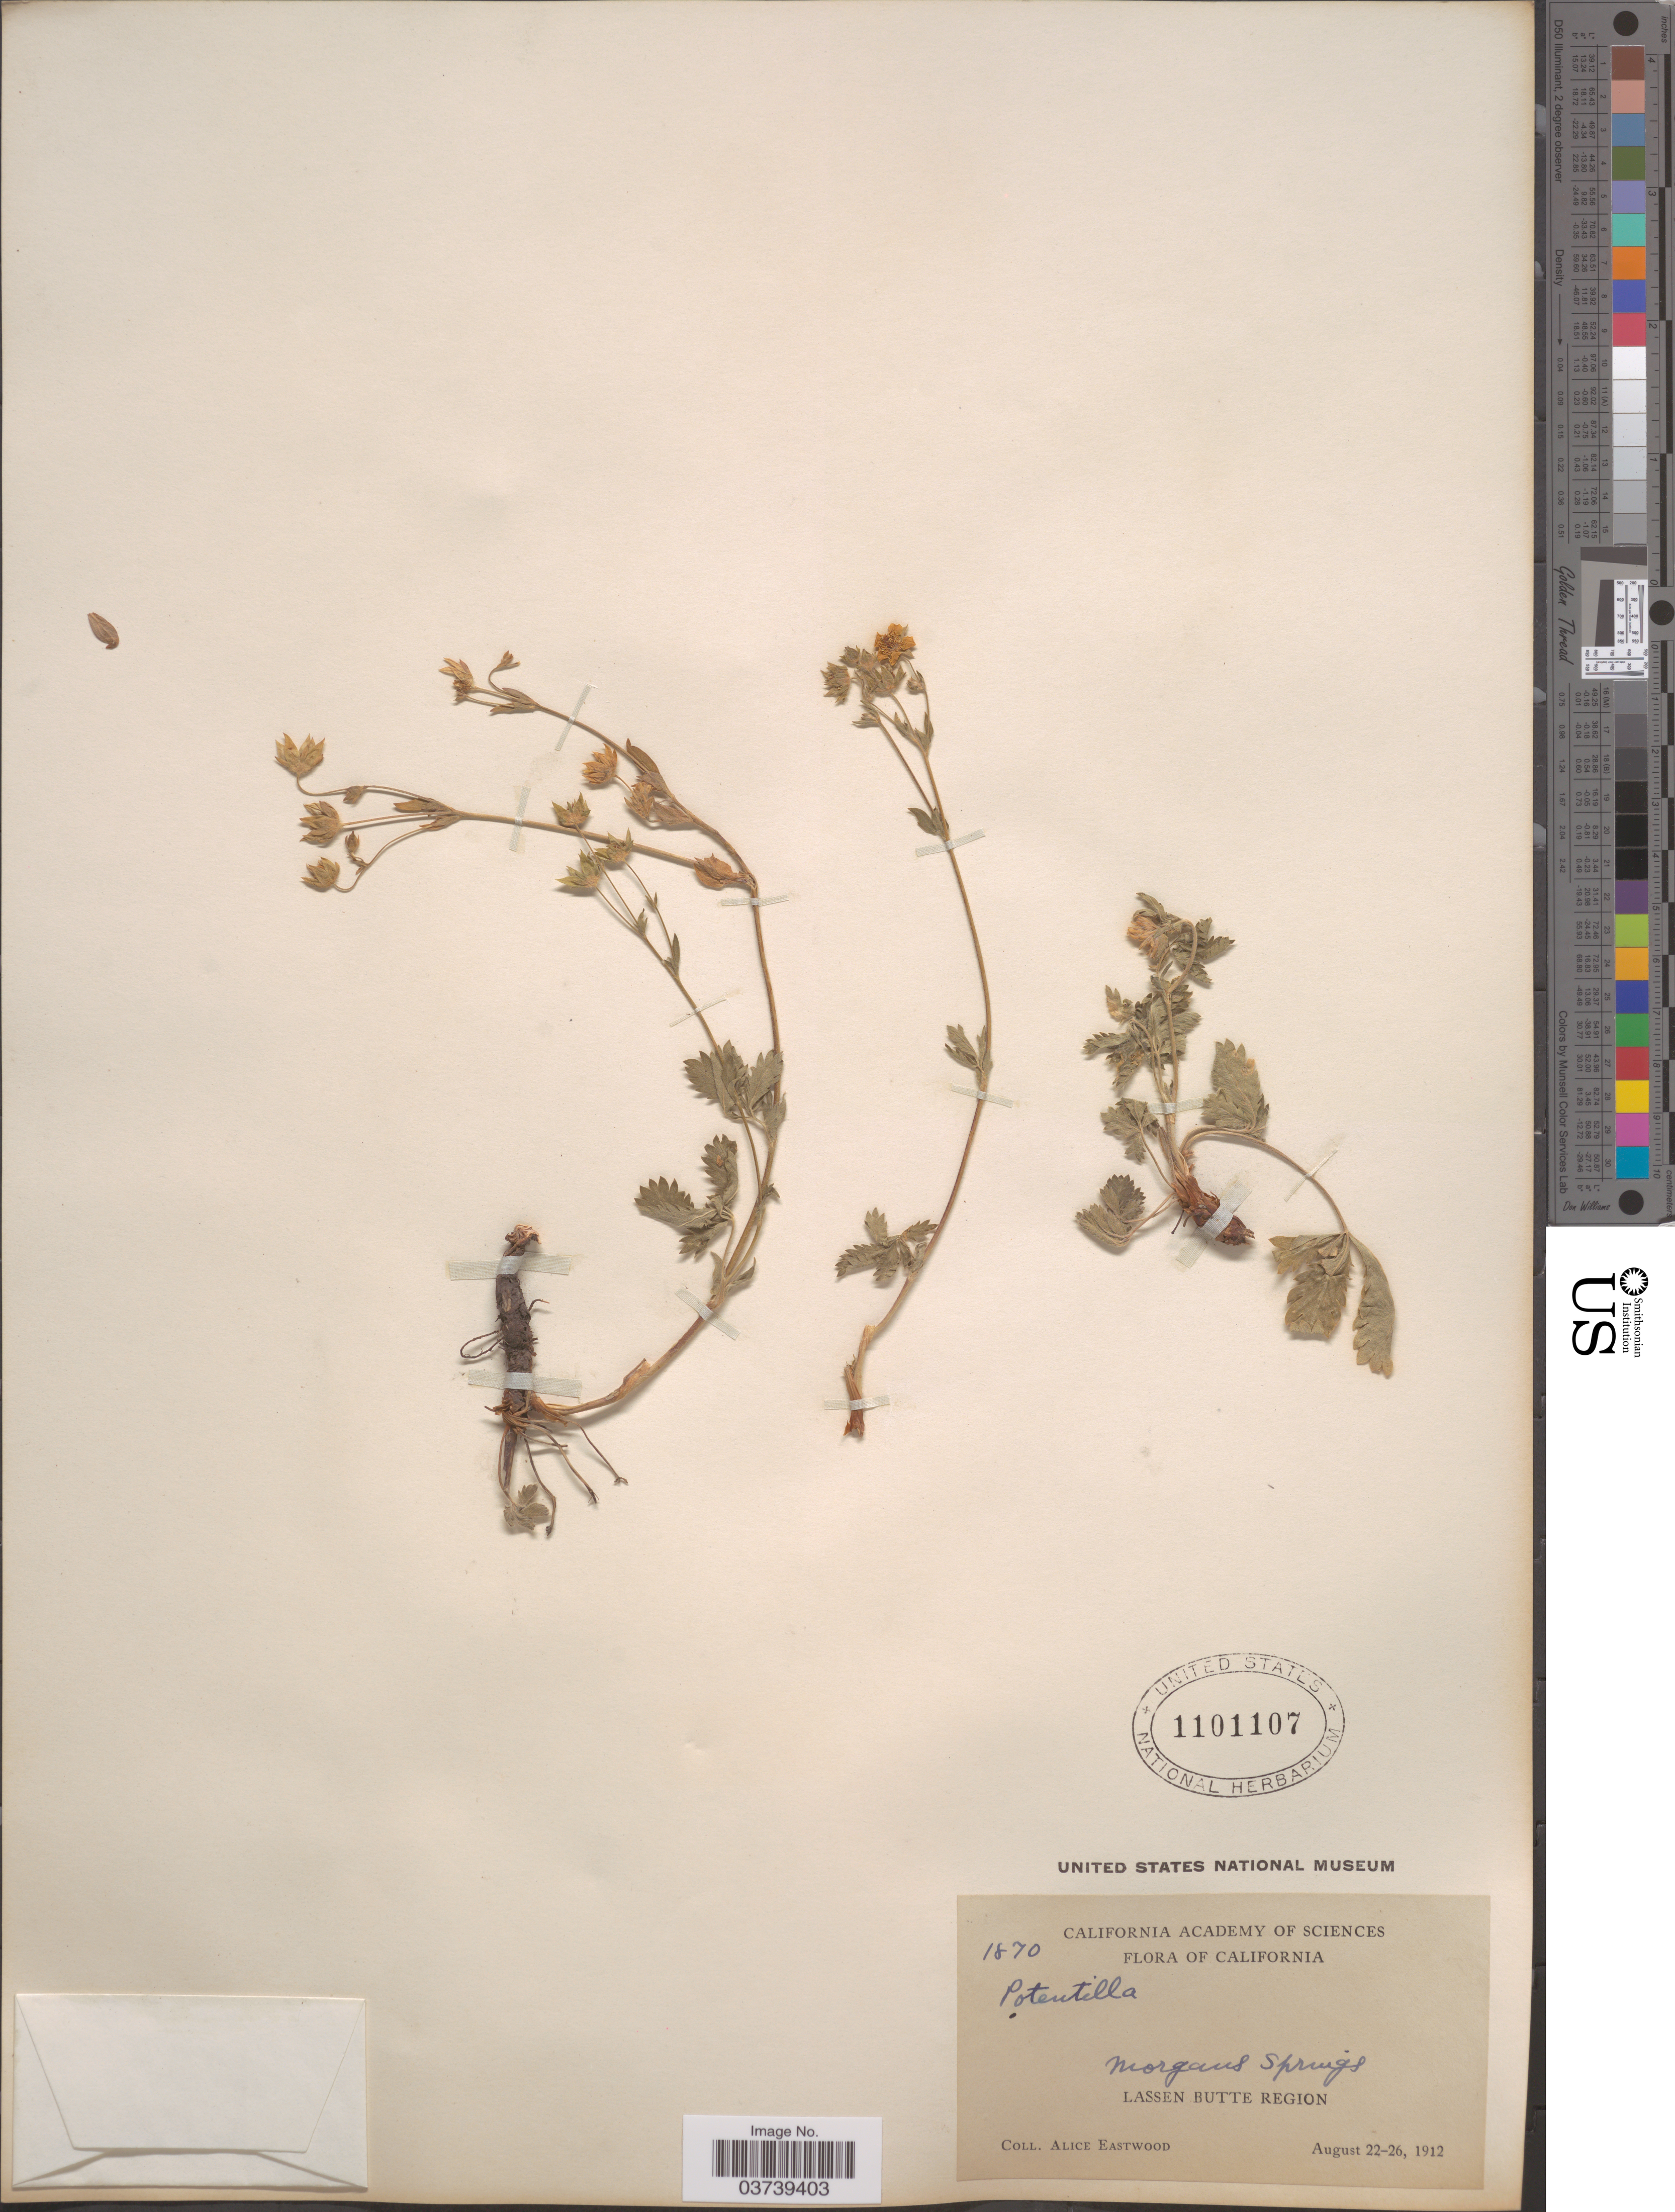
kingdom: Plantae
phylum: Tracheophyta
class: Magnoliopsida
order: Rosales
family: Rosaceae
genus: Potentilla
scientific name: Potentilla sp.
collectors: A. Eastwood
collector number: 1870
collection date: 1912-08-22/1912-08-26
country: United States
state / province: California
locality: Morgans Springs, Lassen Butte Region.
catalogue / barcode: US 1101107